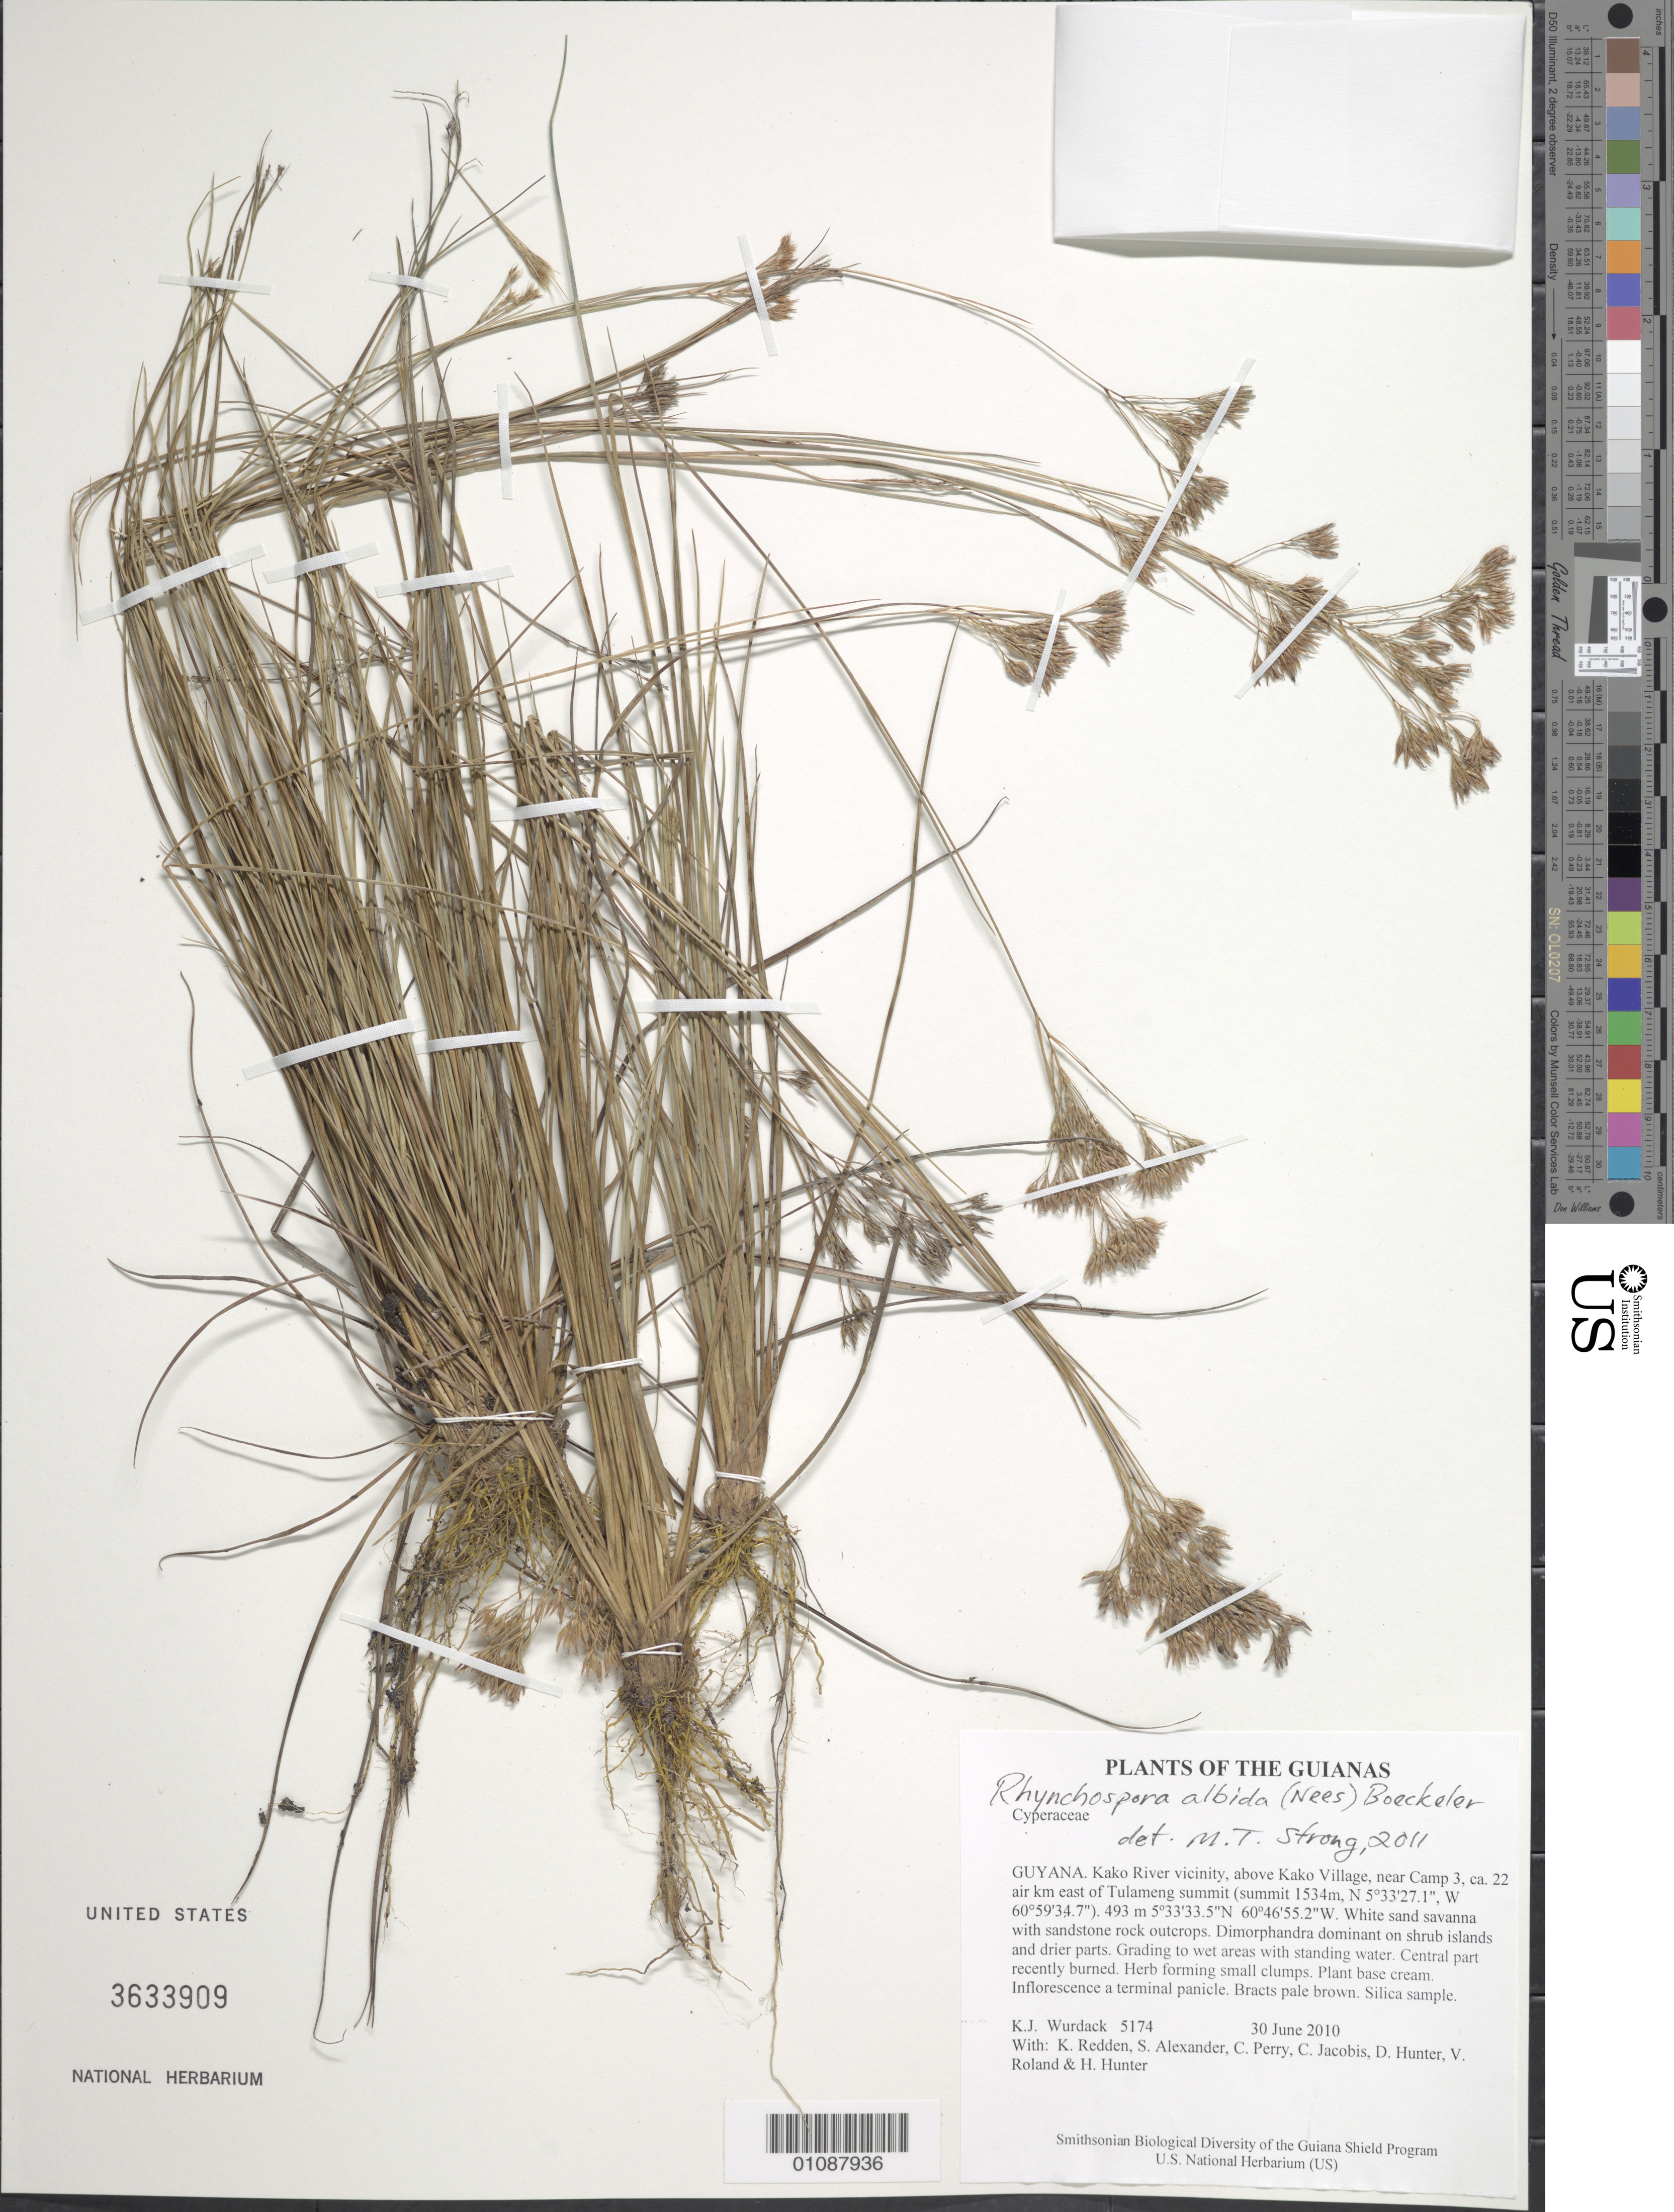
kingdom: Plantae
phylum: Tracheophyta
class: Liliopsida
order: Poales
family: Cyperaceae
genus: Rhynchospora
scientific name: Rhynchospora albida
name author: (Nees) Boeckeler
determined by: Strong, M. T., (US), Smithsonian Institution - National Museum of Natural History (UNITED STATES)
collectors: K. Wurdack, K. M. Redden, S. N. Alexander, C. Perry, C. Jacobis, D. Hunter, V. Roland & H. Hunter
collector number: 5174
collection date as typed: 30 June 2010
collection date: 2010-06-30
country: Guyana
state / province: Cuyuni-Mazaruni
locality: Kako River vicinity, above Kako Village, near Camp 3, ca. 22 air km east of Tulameng summit (summit 1534m, N 5°33'27.1", W 60°59'34.7")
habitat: White sand savanna with sandstone rock outcrops. Dimorphandra dominant on shrub islands and drier parts. Grading to wet areas with standing water. Central part recently burned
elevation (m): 493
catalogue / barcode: US 3633909